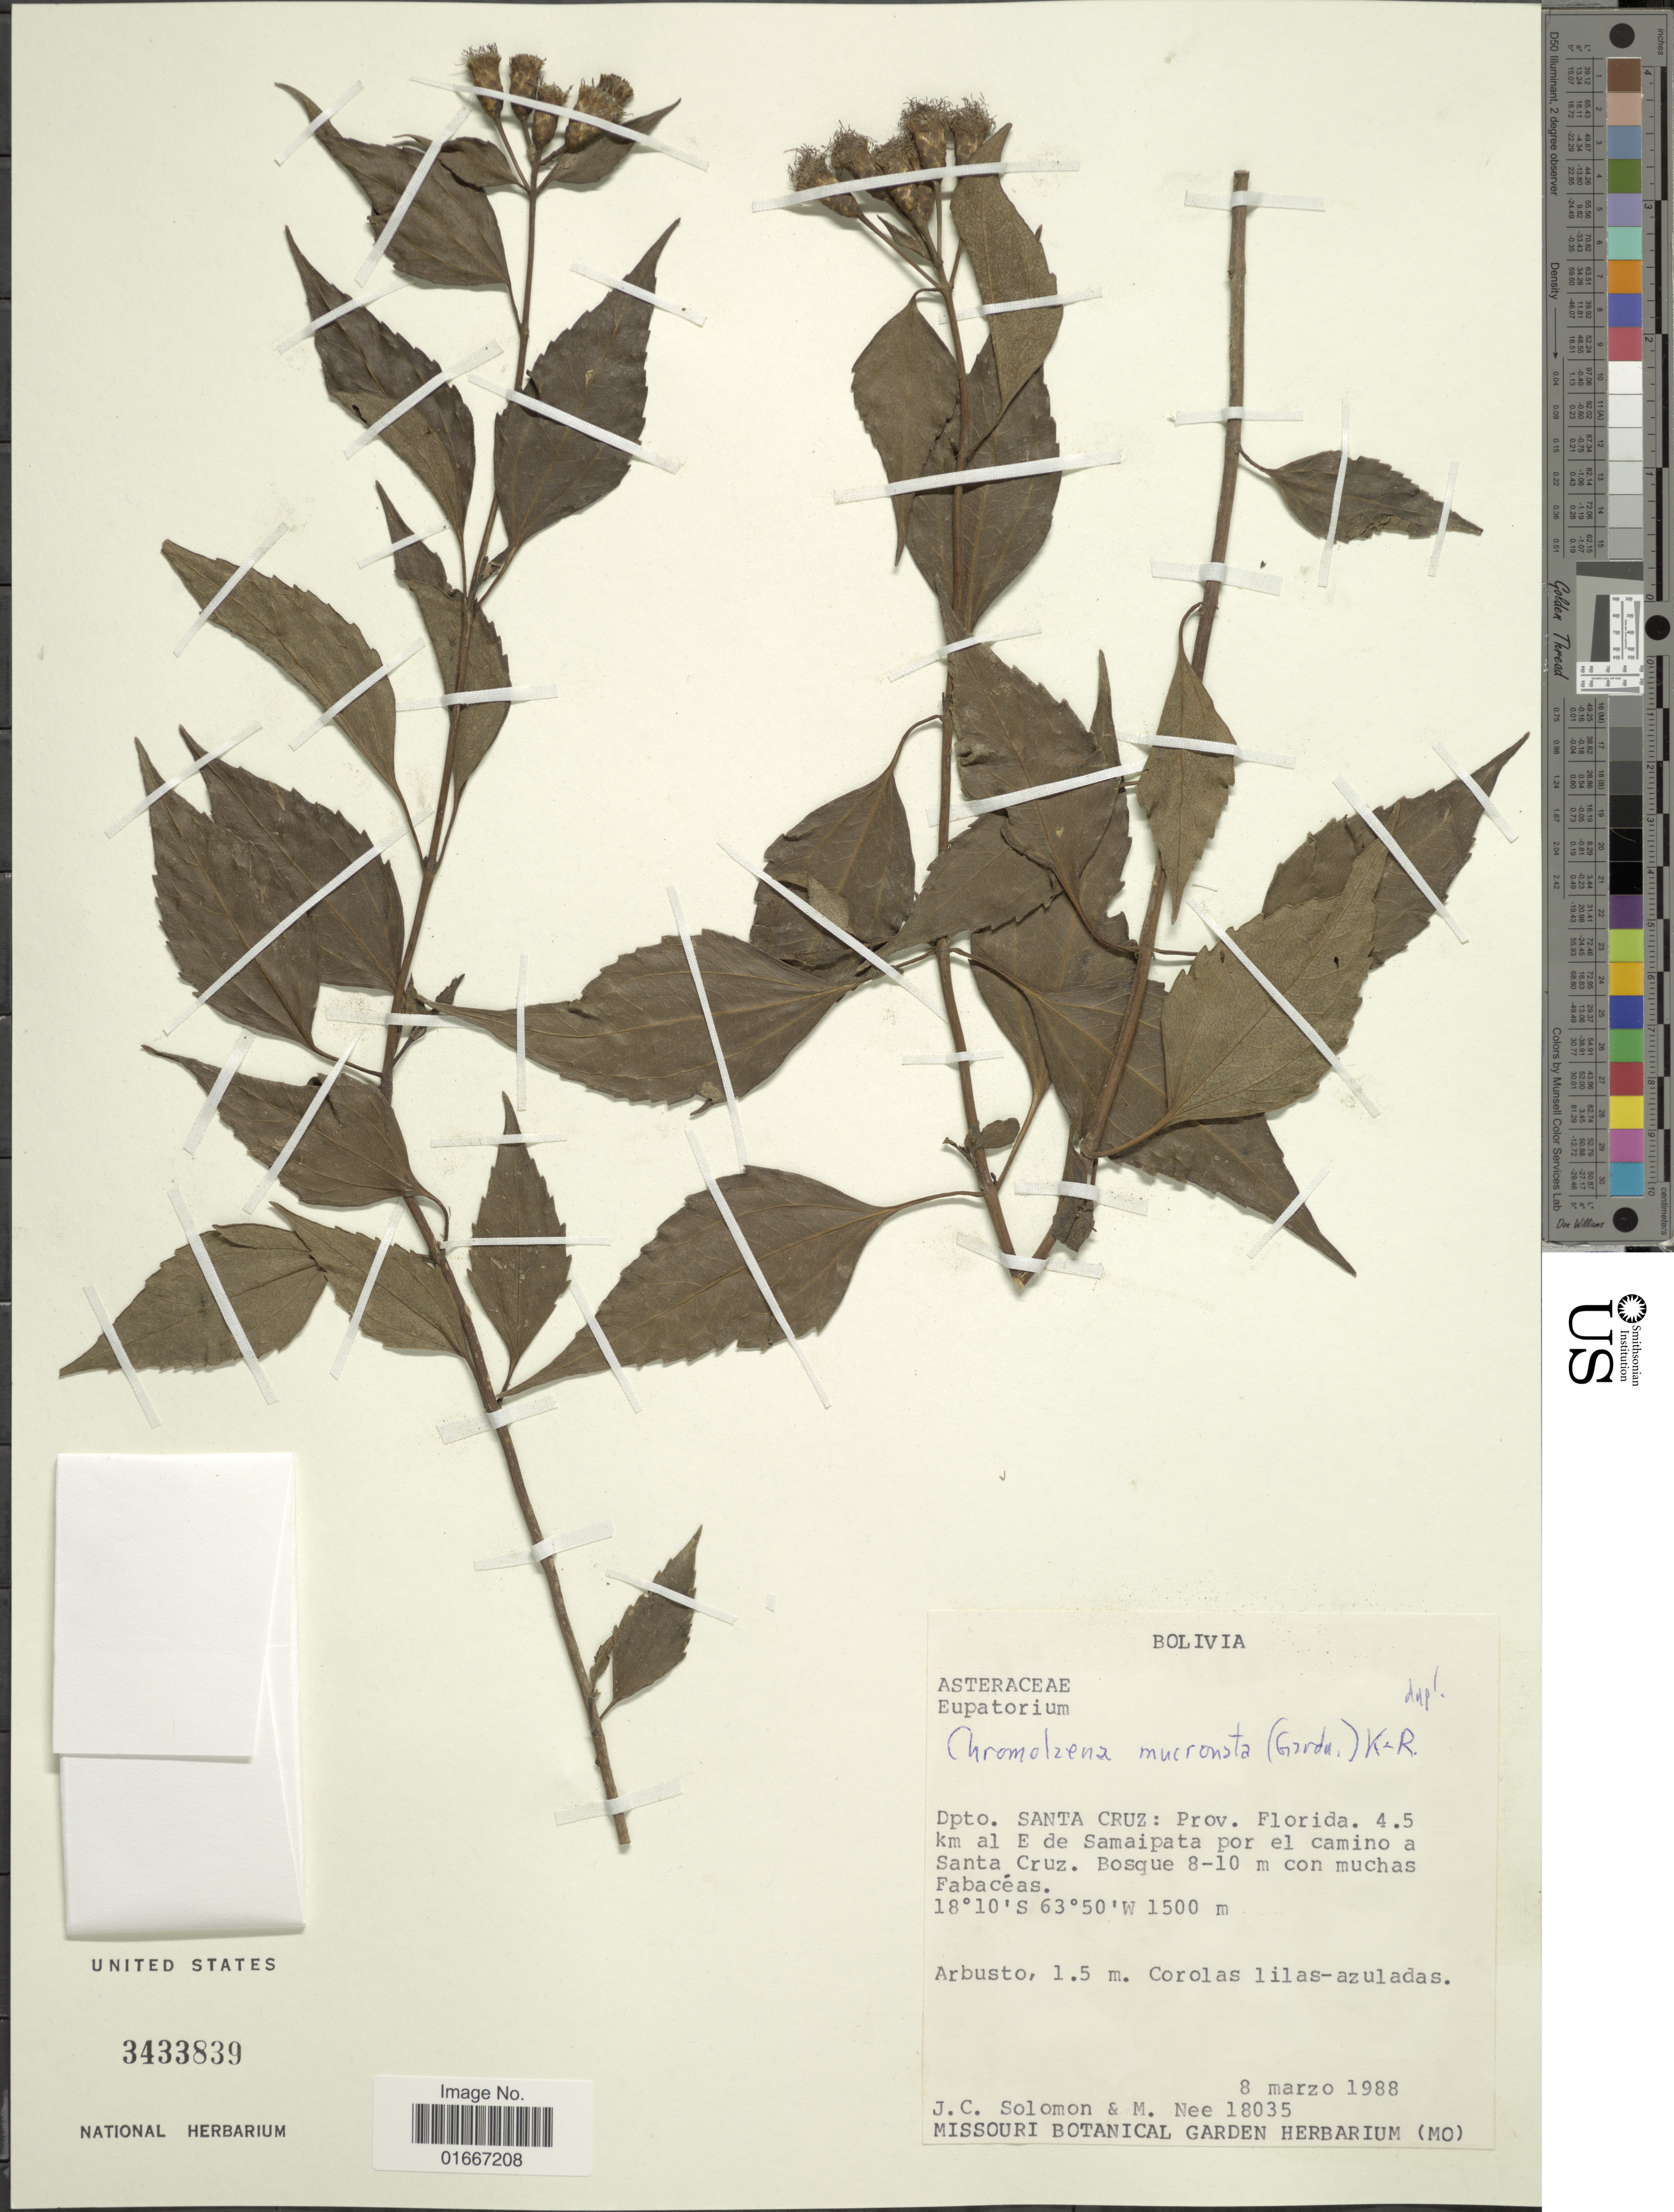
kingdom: Plantae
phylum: Tracheophyta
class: Magnoliopsida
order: Asterales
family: Asteraceae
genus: Chromolaena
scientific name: Chromolaena austera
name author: (B.L. Rob.) R.M. King & H. Rob.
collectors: J. C. Solomon & M. Nee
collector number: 18035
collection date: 1988-03-08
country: Bolivia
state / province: Santa Cruz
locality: Prov. Florida. 4.5 km al E de Samaipata por el camino a Santa Cruz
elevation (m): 1500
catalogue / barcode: US 3433839